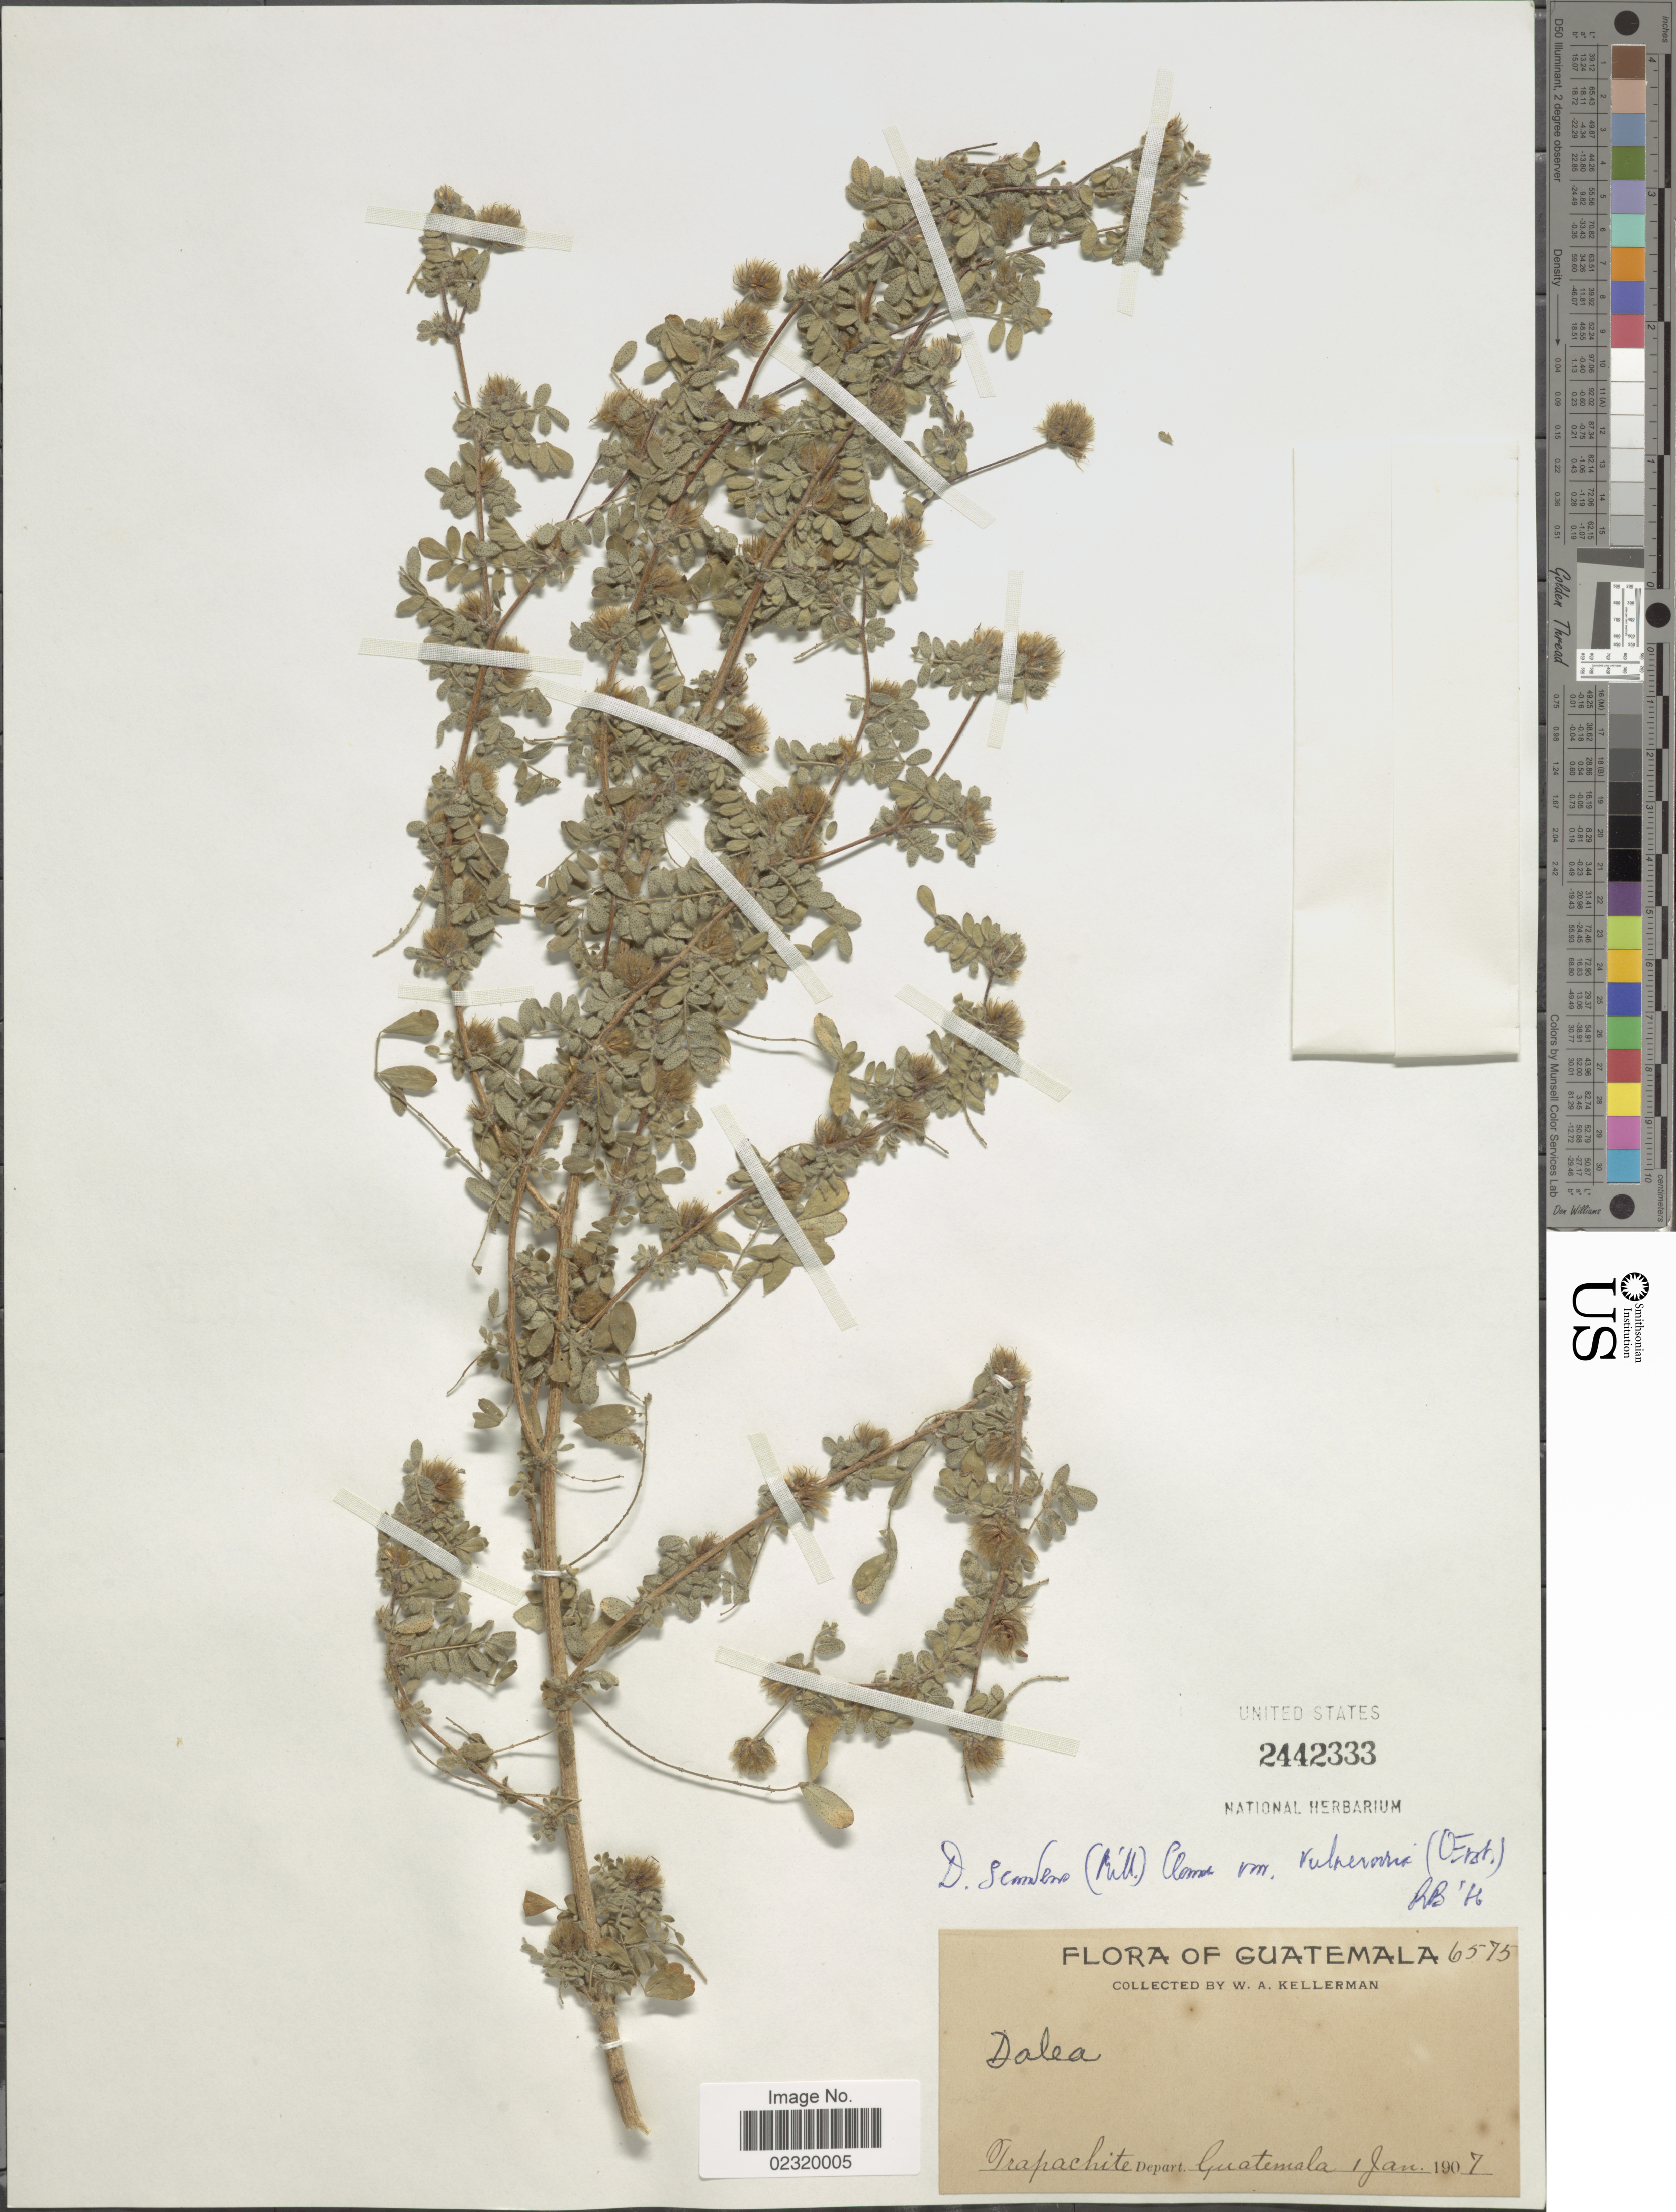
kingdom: Plantae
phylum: Tracheophyta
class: Magnoliopsida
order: Fabales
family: Fabaceae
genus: Dalea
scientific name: Dalea scandens var. vulneraria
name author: (Oerst.) Barneby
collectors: W. Kellerman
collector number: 6575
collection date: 1907-01-01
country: Guatemala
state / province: Guatemala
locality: Trapachite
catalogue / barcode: US 2442333